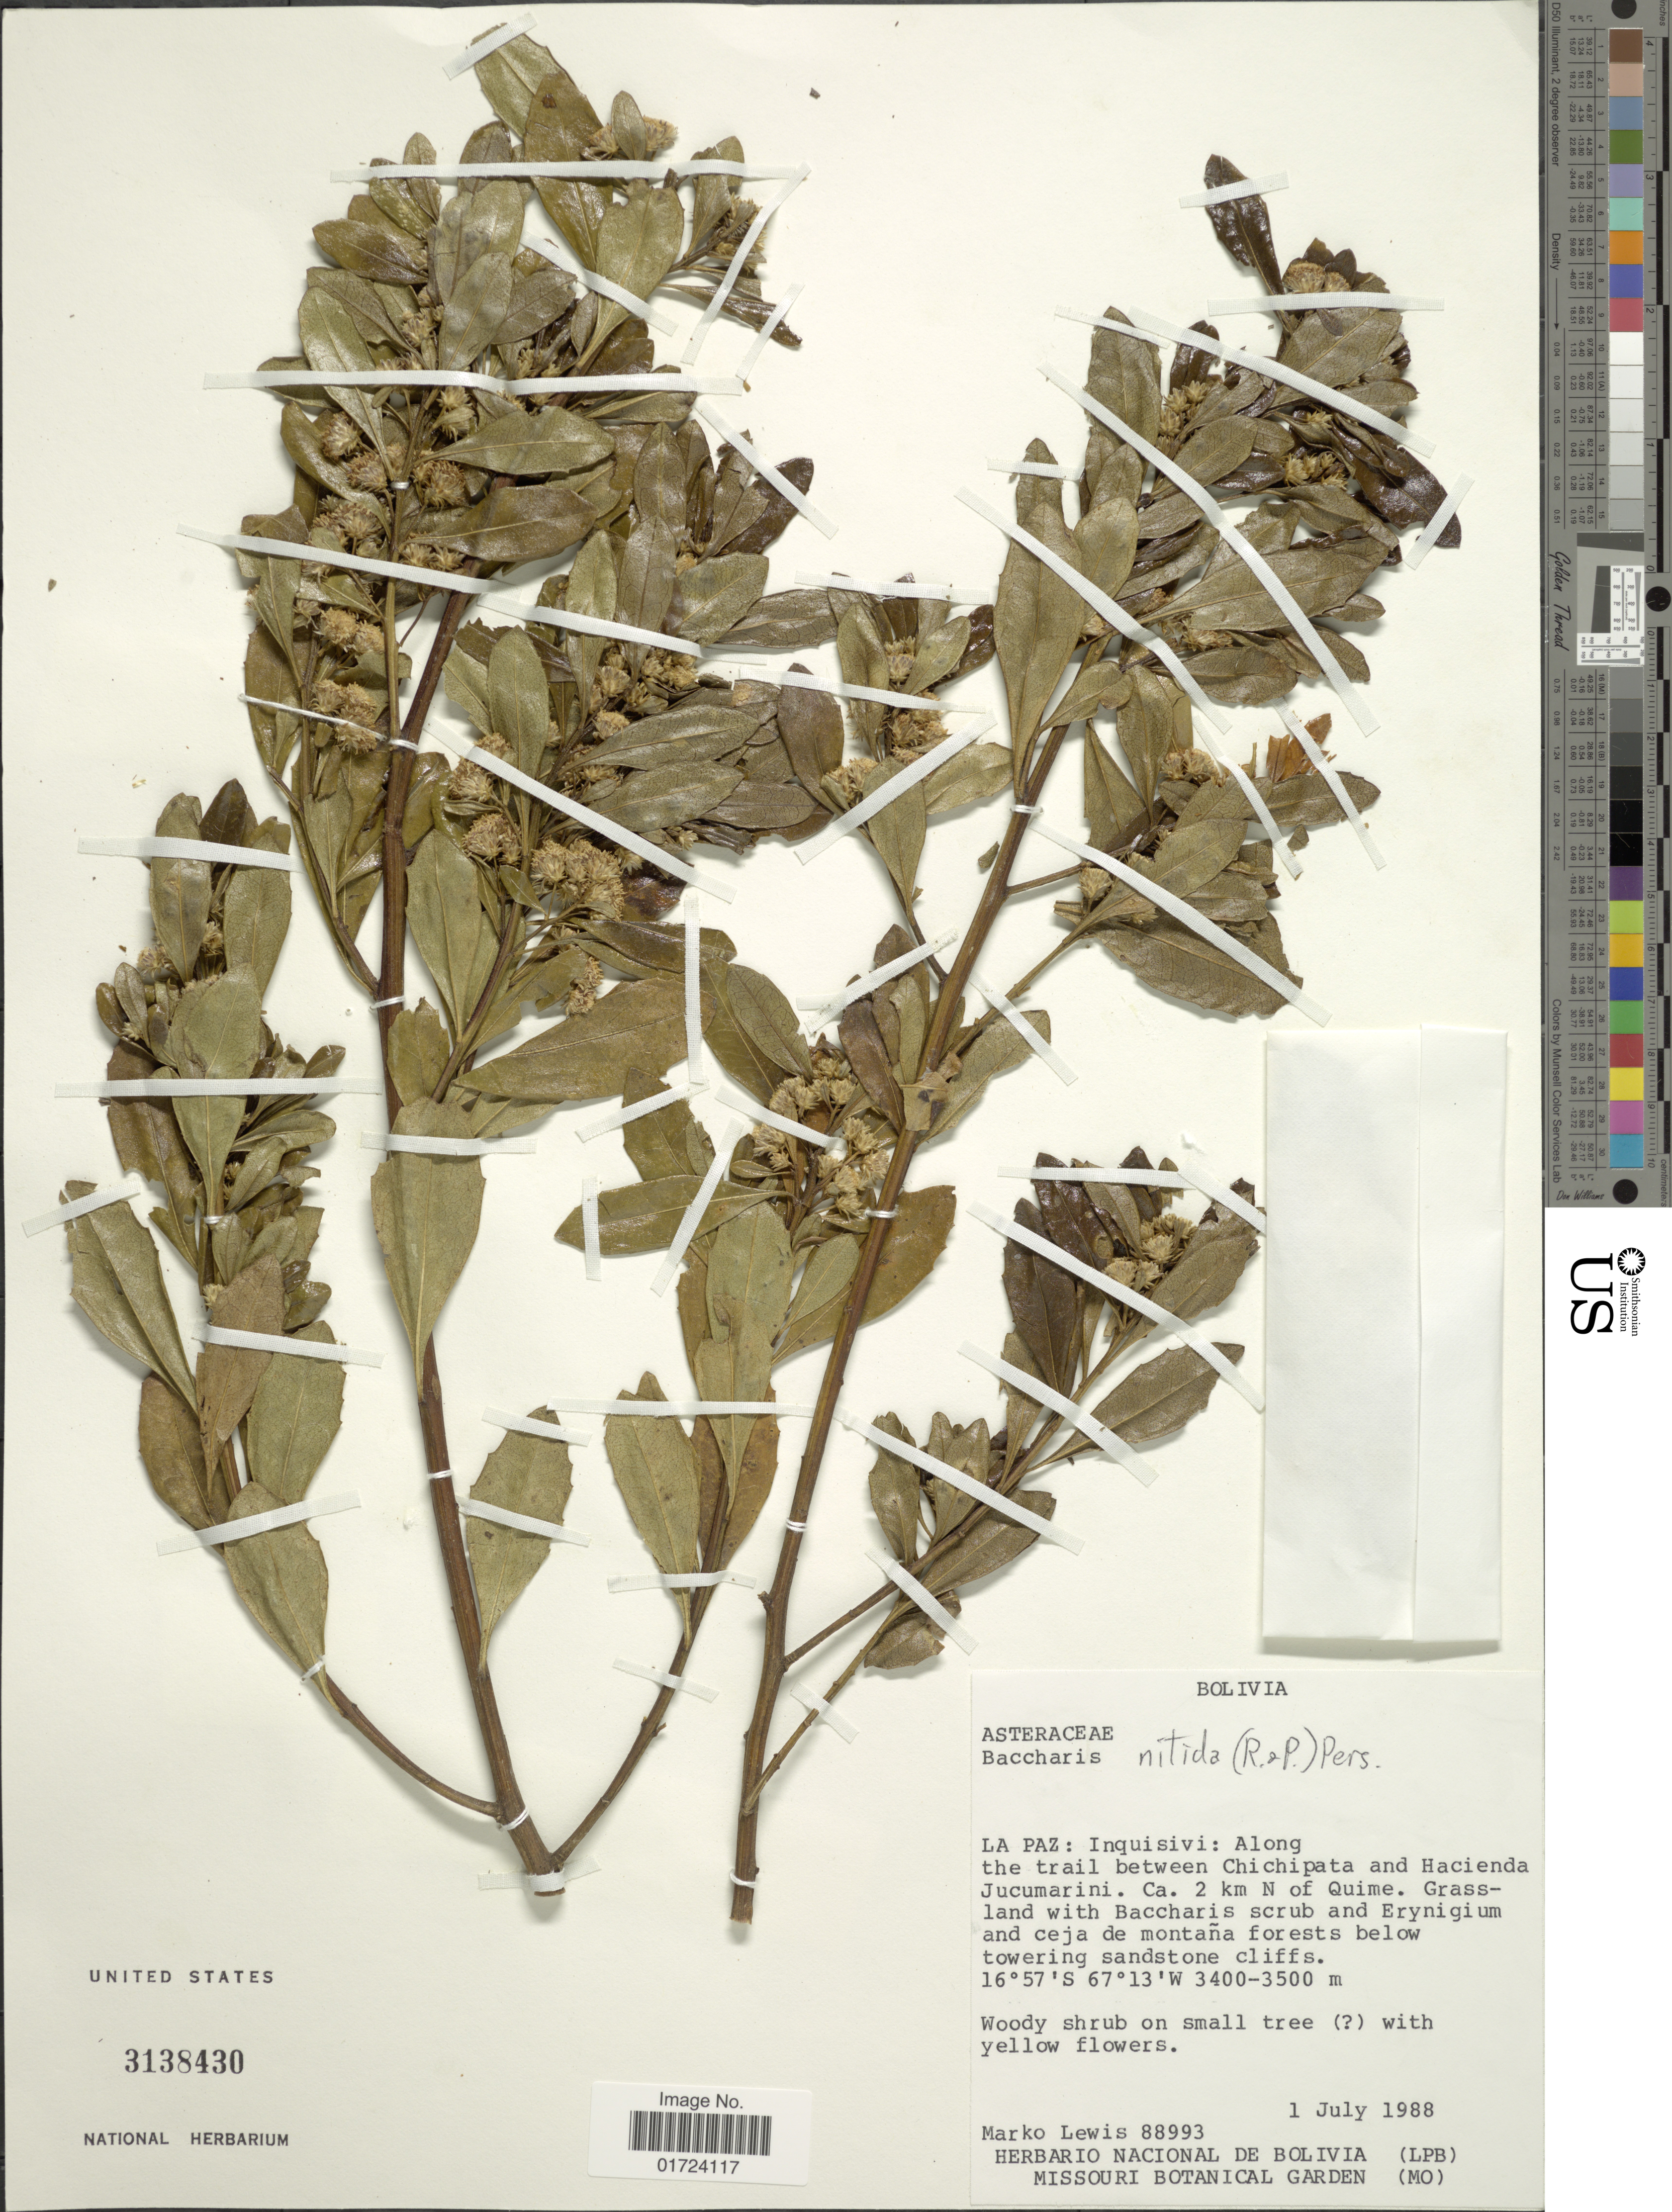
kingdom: Plantae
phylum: Tracheophyta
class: Magnoliopsida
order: Asterales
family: Asteraceae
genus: Baccharis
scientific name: Baccharis sp.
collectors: M. A. Lewis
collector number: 88993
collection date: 1988-07-01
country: Bolivia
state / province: La Paz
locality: La Paz: Inquisivi : Along the trail between Chichipata and Hacienda Jucumarini. Ca. 2 km N of Quime.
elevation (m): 3400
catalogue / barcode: US 3138430